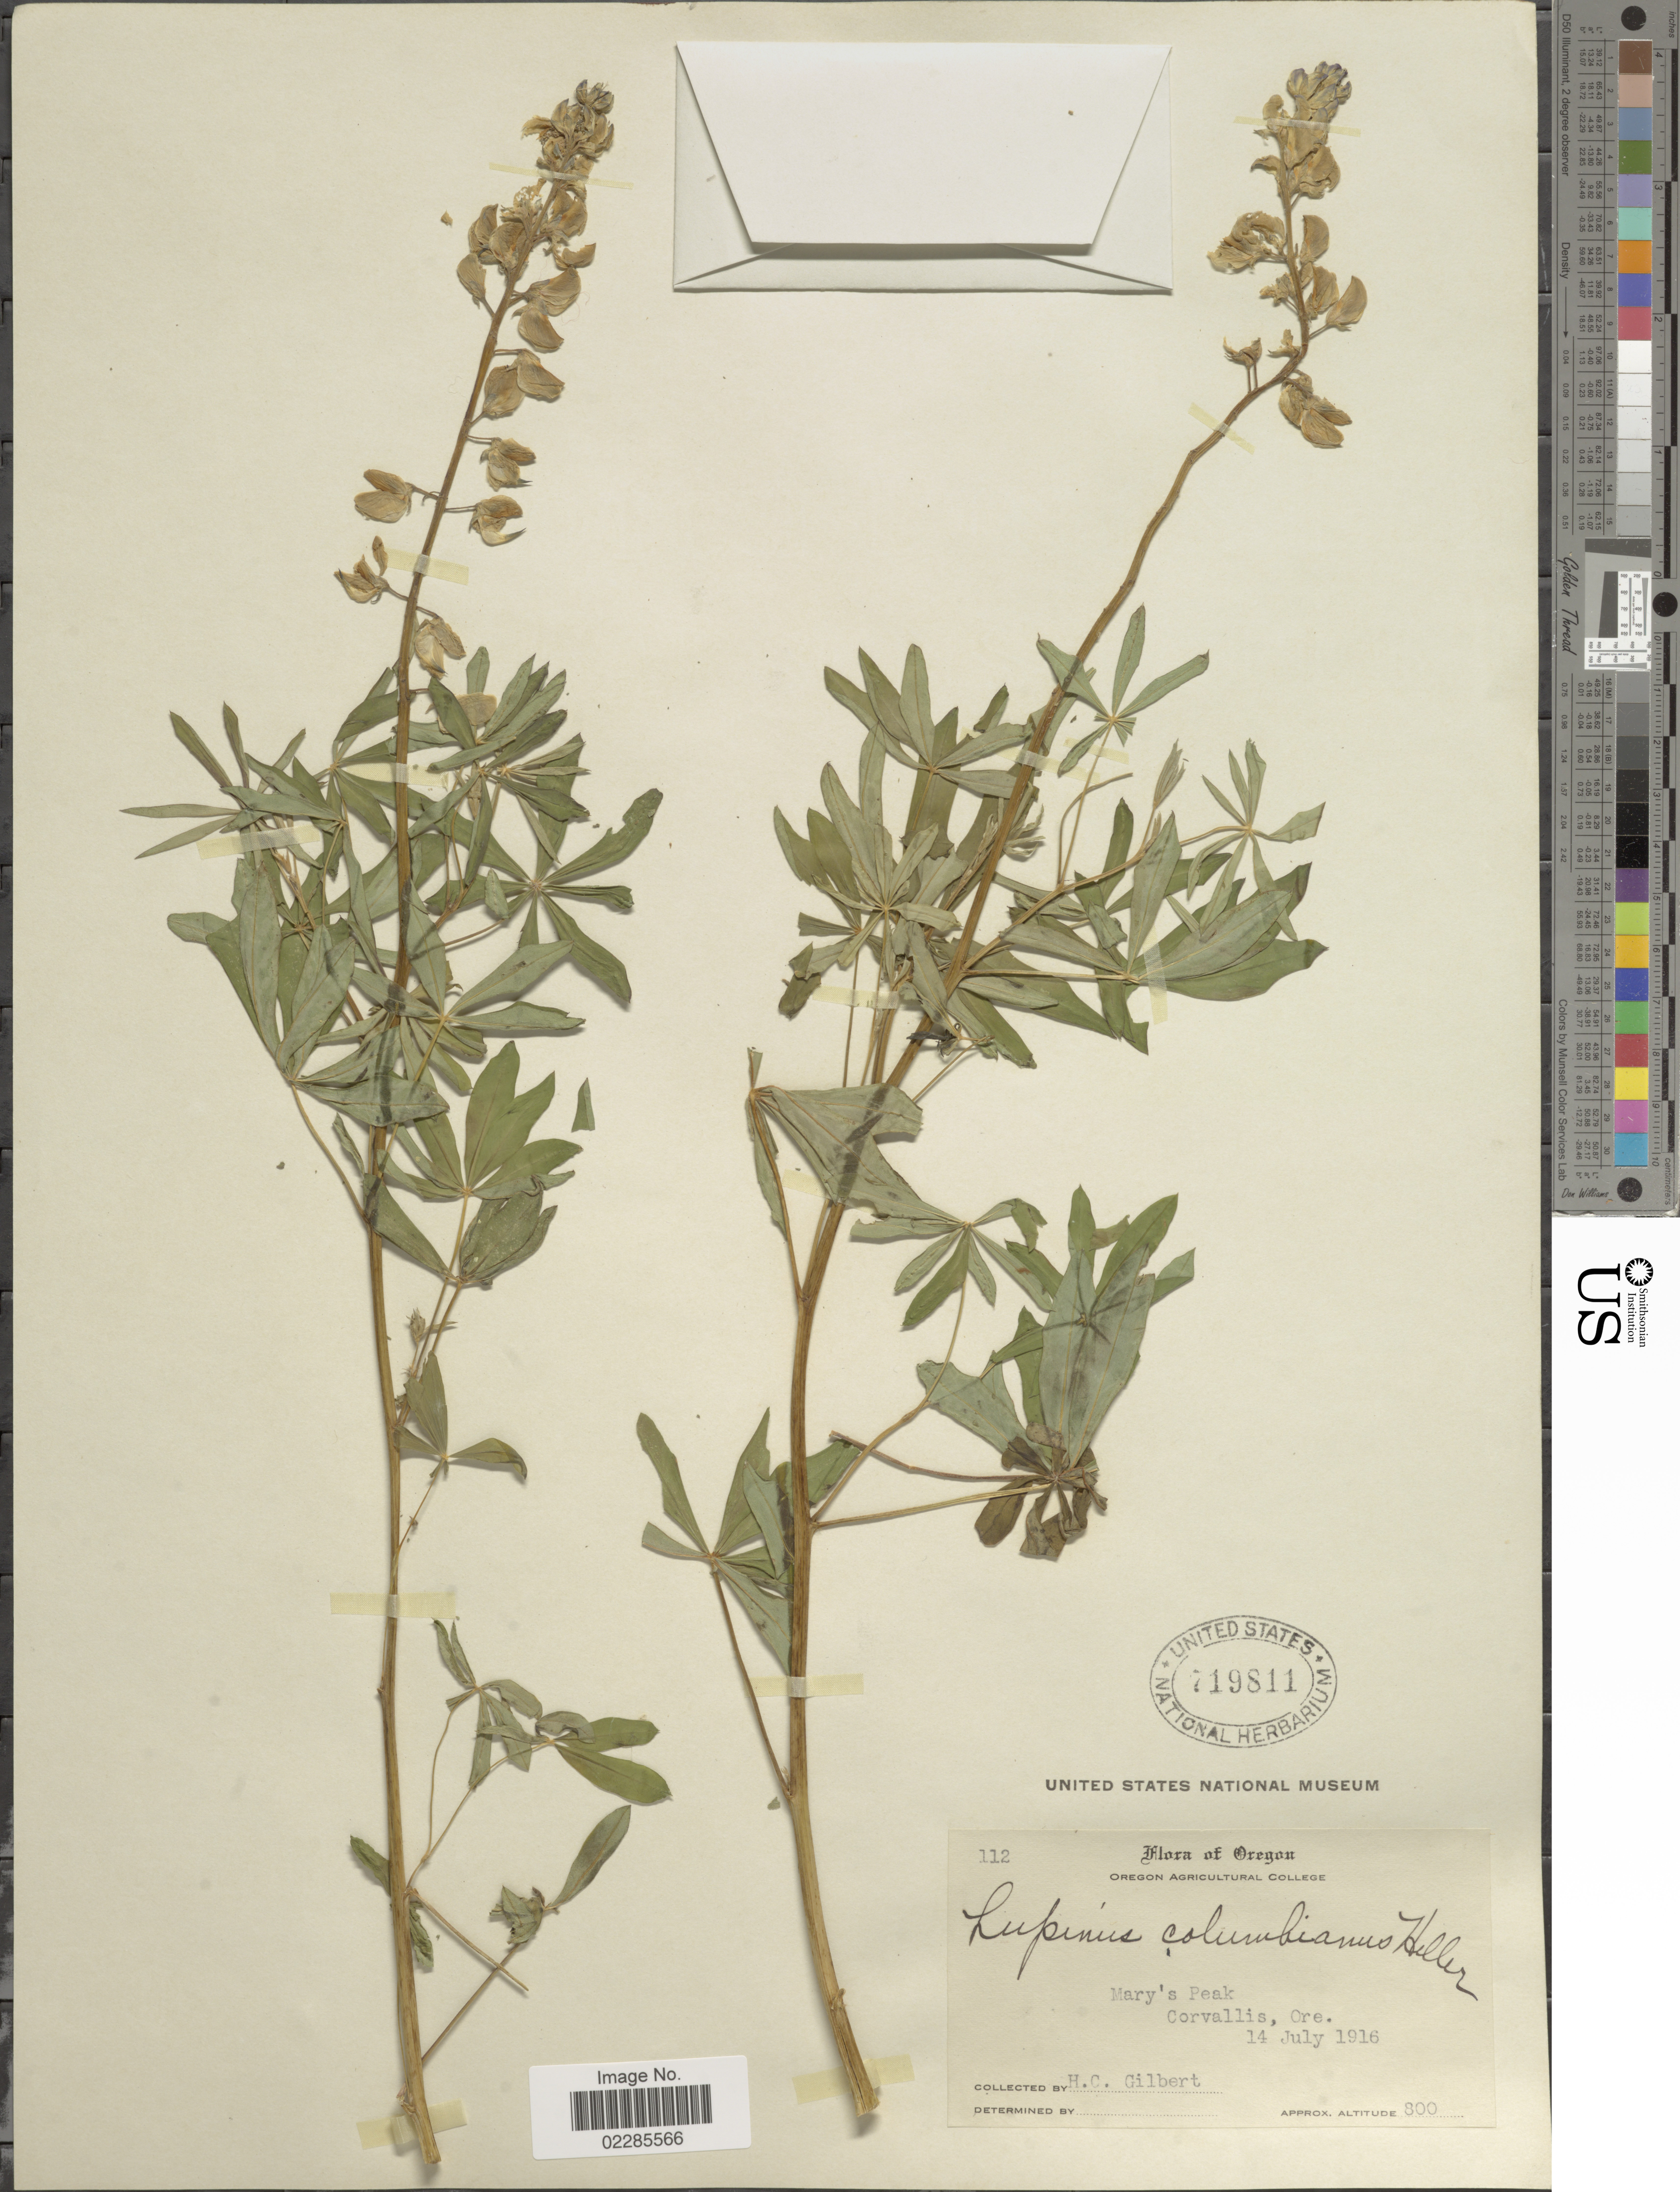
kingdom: Plantae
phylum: Tracheophyta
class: Magnoliopsida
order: Fabales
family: Fabaceae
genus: Lupinus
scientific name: Lupinus latifolius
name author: Lindl. ex J. Agardh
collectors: H. Gilbert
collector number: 112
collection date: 1916-07-14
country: United States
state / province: Oregon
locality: Mary's Peak. Corvallis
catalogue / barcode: US 719811